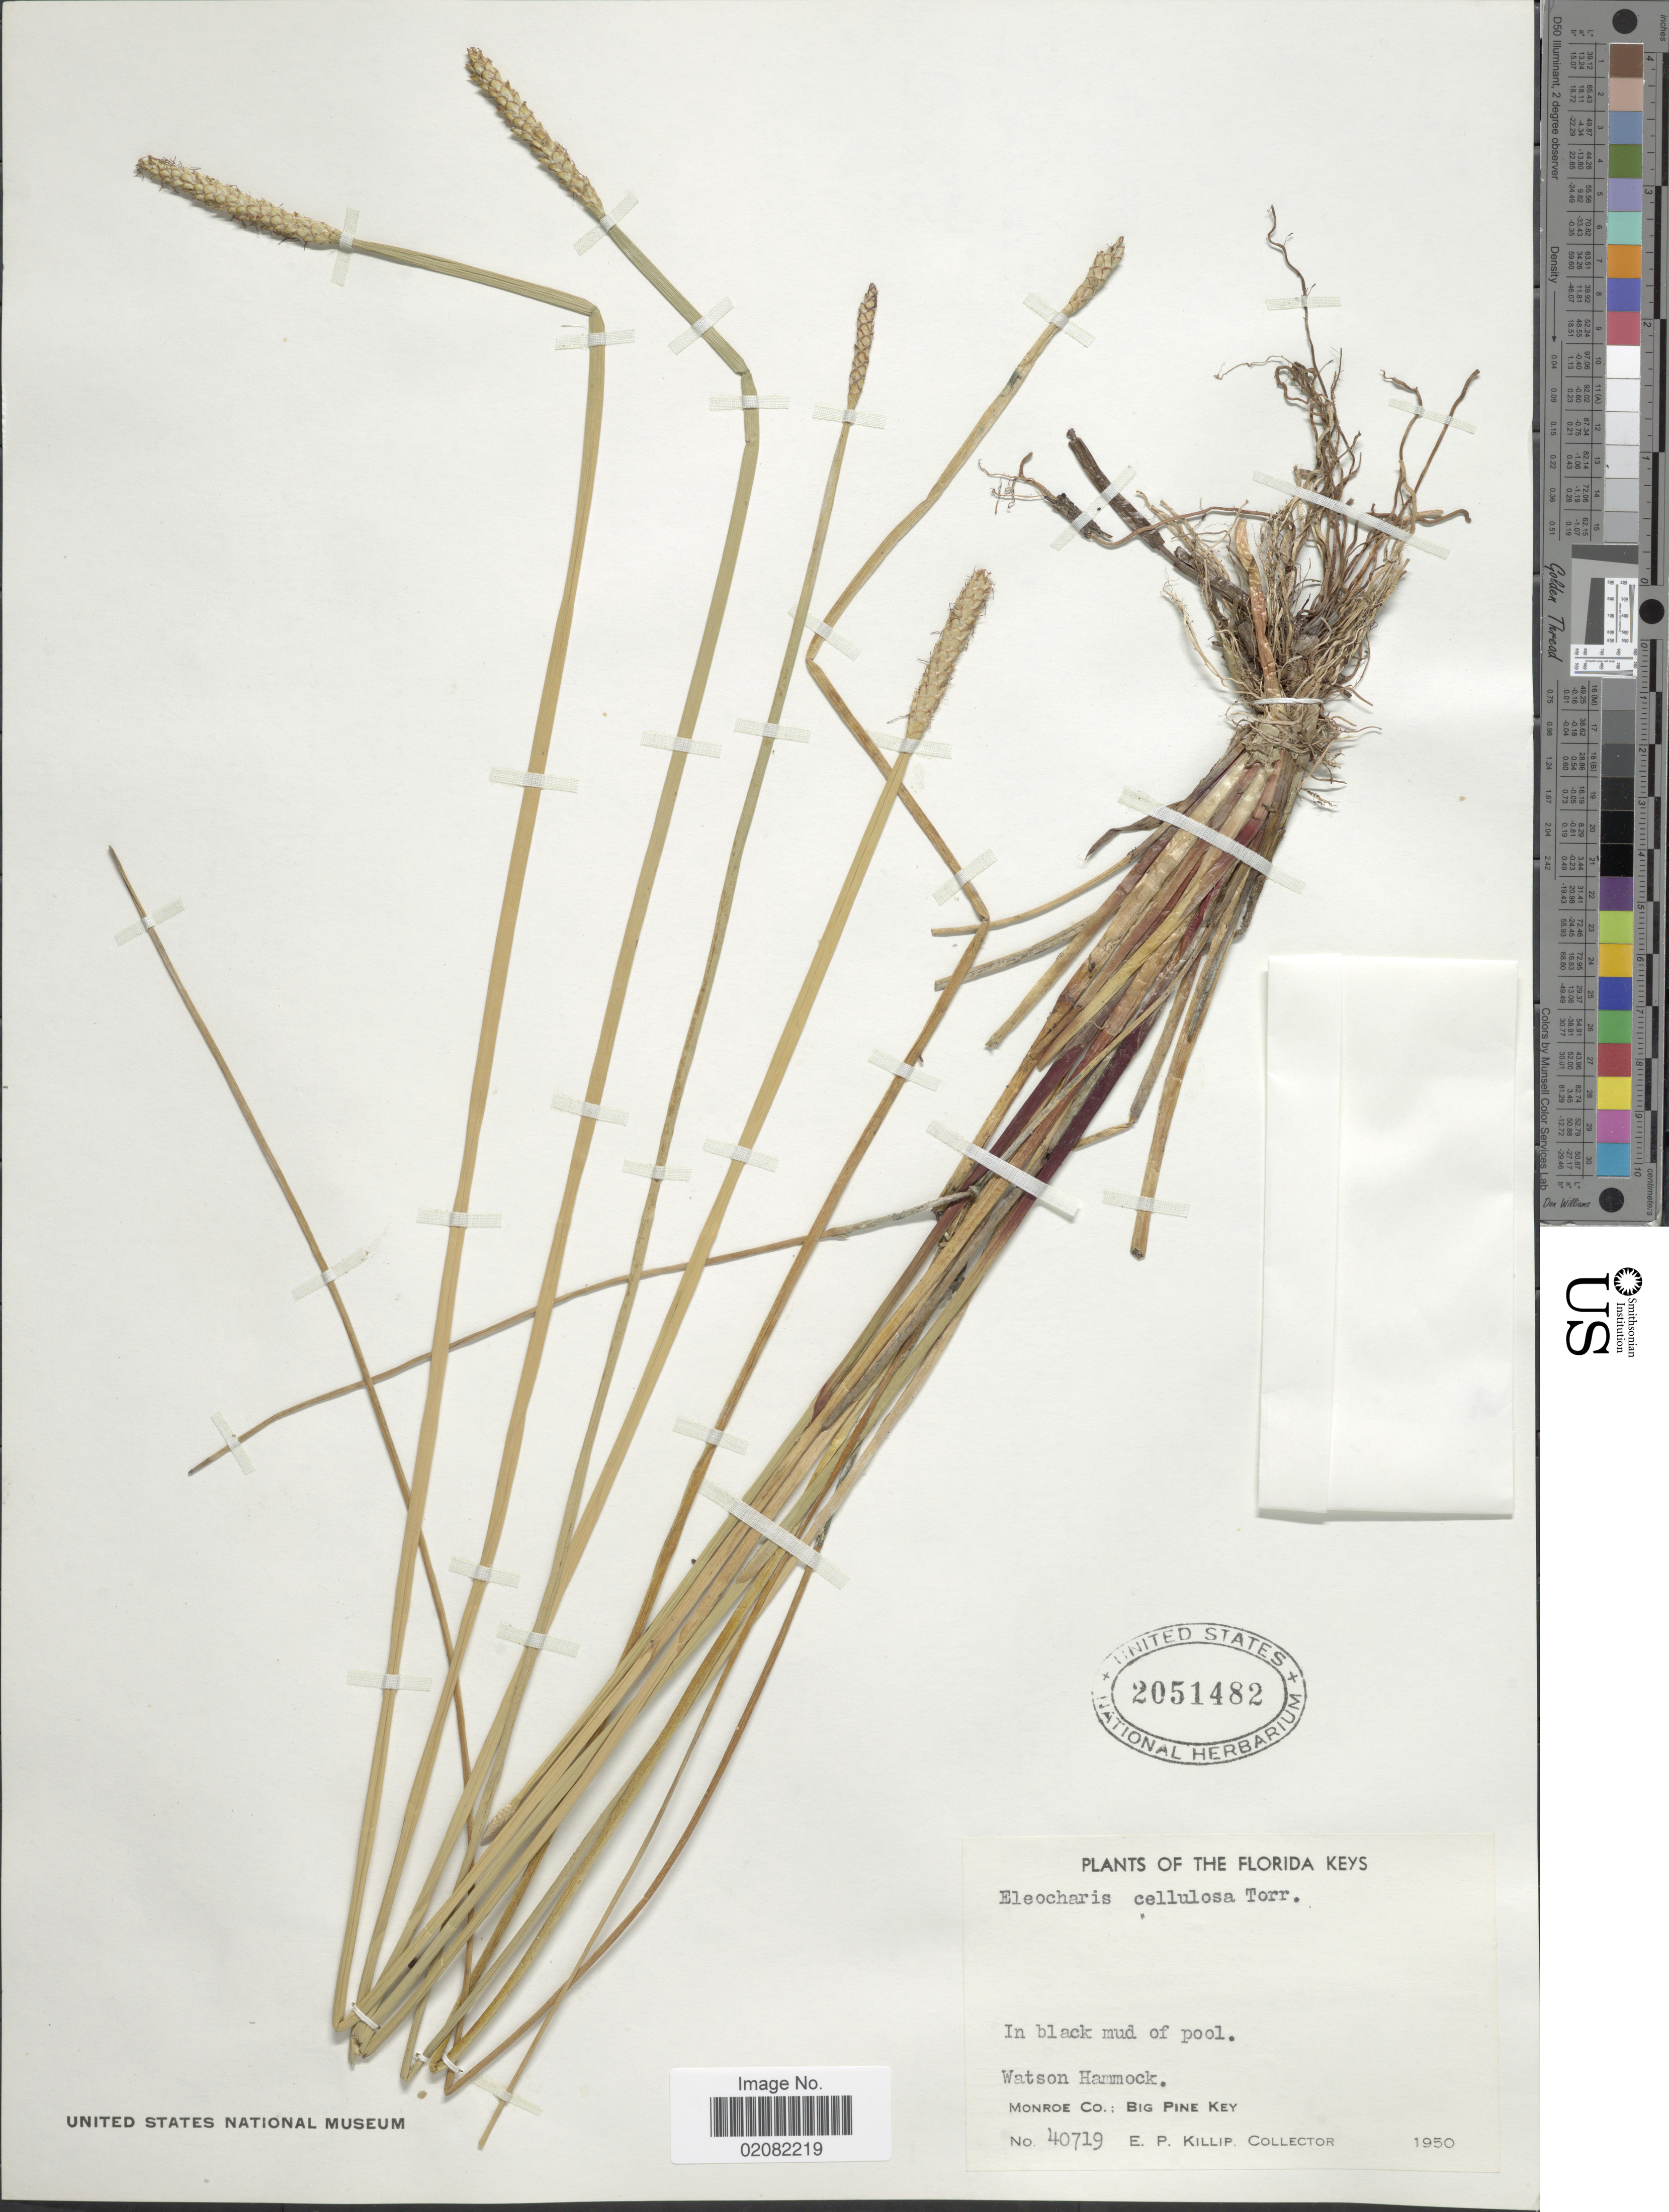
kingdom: Plantae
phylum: Tracheophyta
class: Liliopsida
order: Poales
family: Cyperaceae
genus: Eleocharis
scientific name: Eleocharis cellulosa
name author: Torr.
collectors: E. P. Killip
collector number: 40719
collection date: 1950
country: United States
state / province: Florida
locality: The Florida Keys, Watson Hammock, Monroe Co.: Big Pine Key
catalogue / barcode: US 2051482